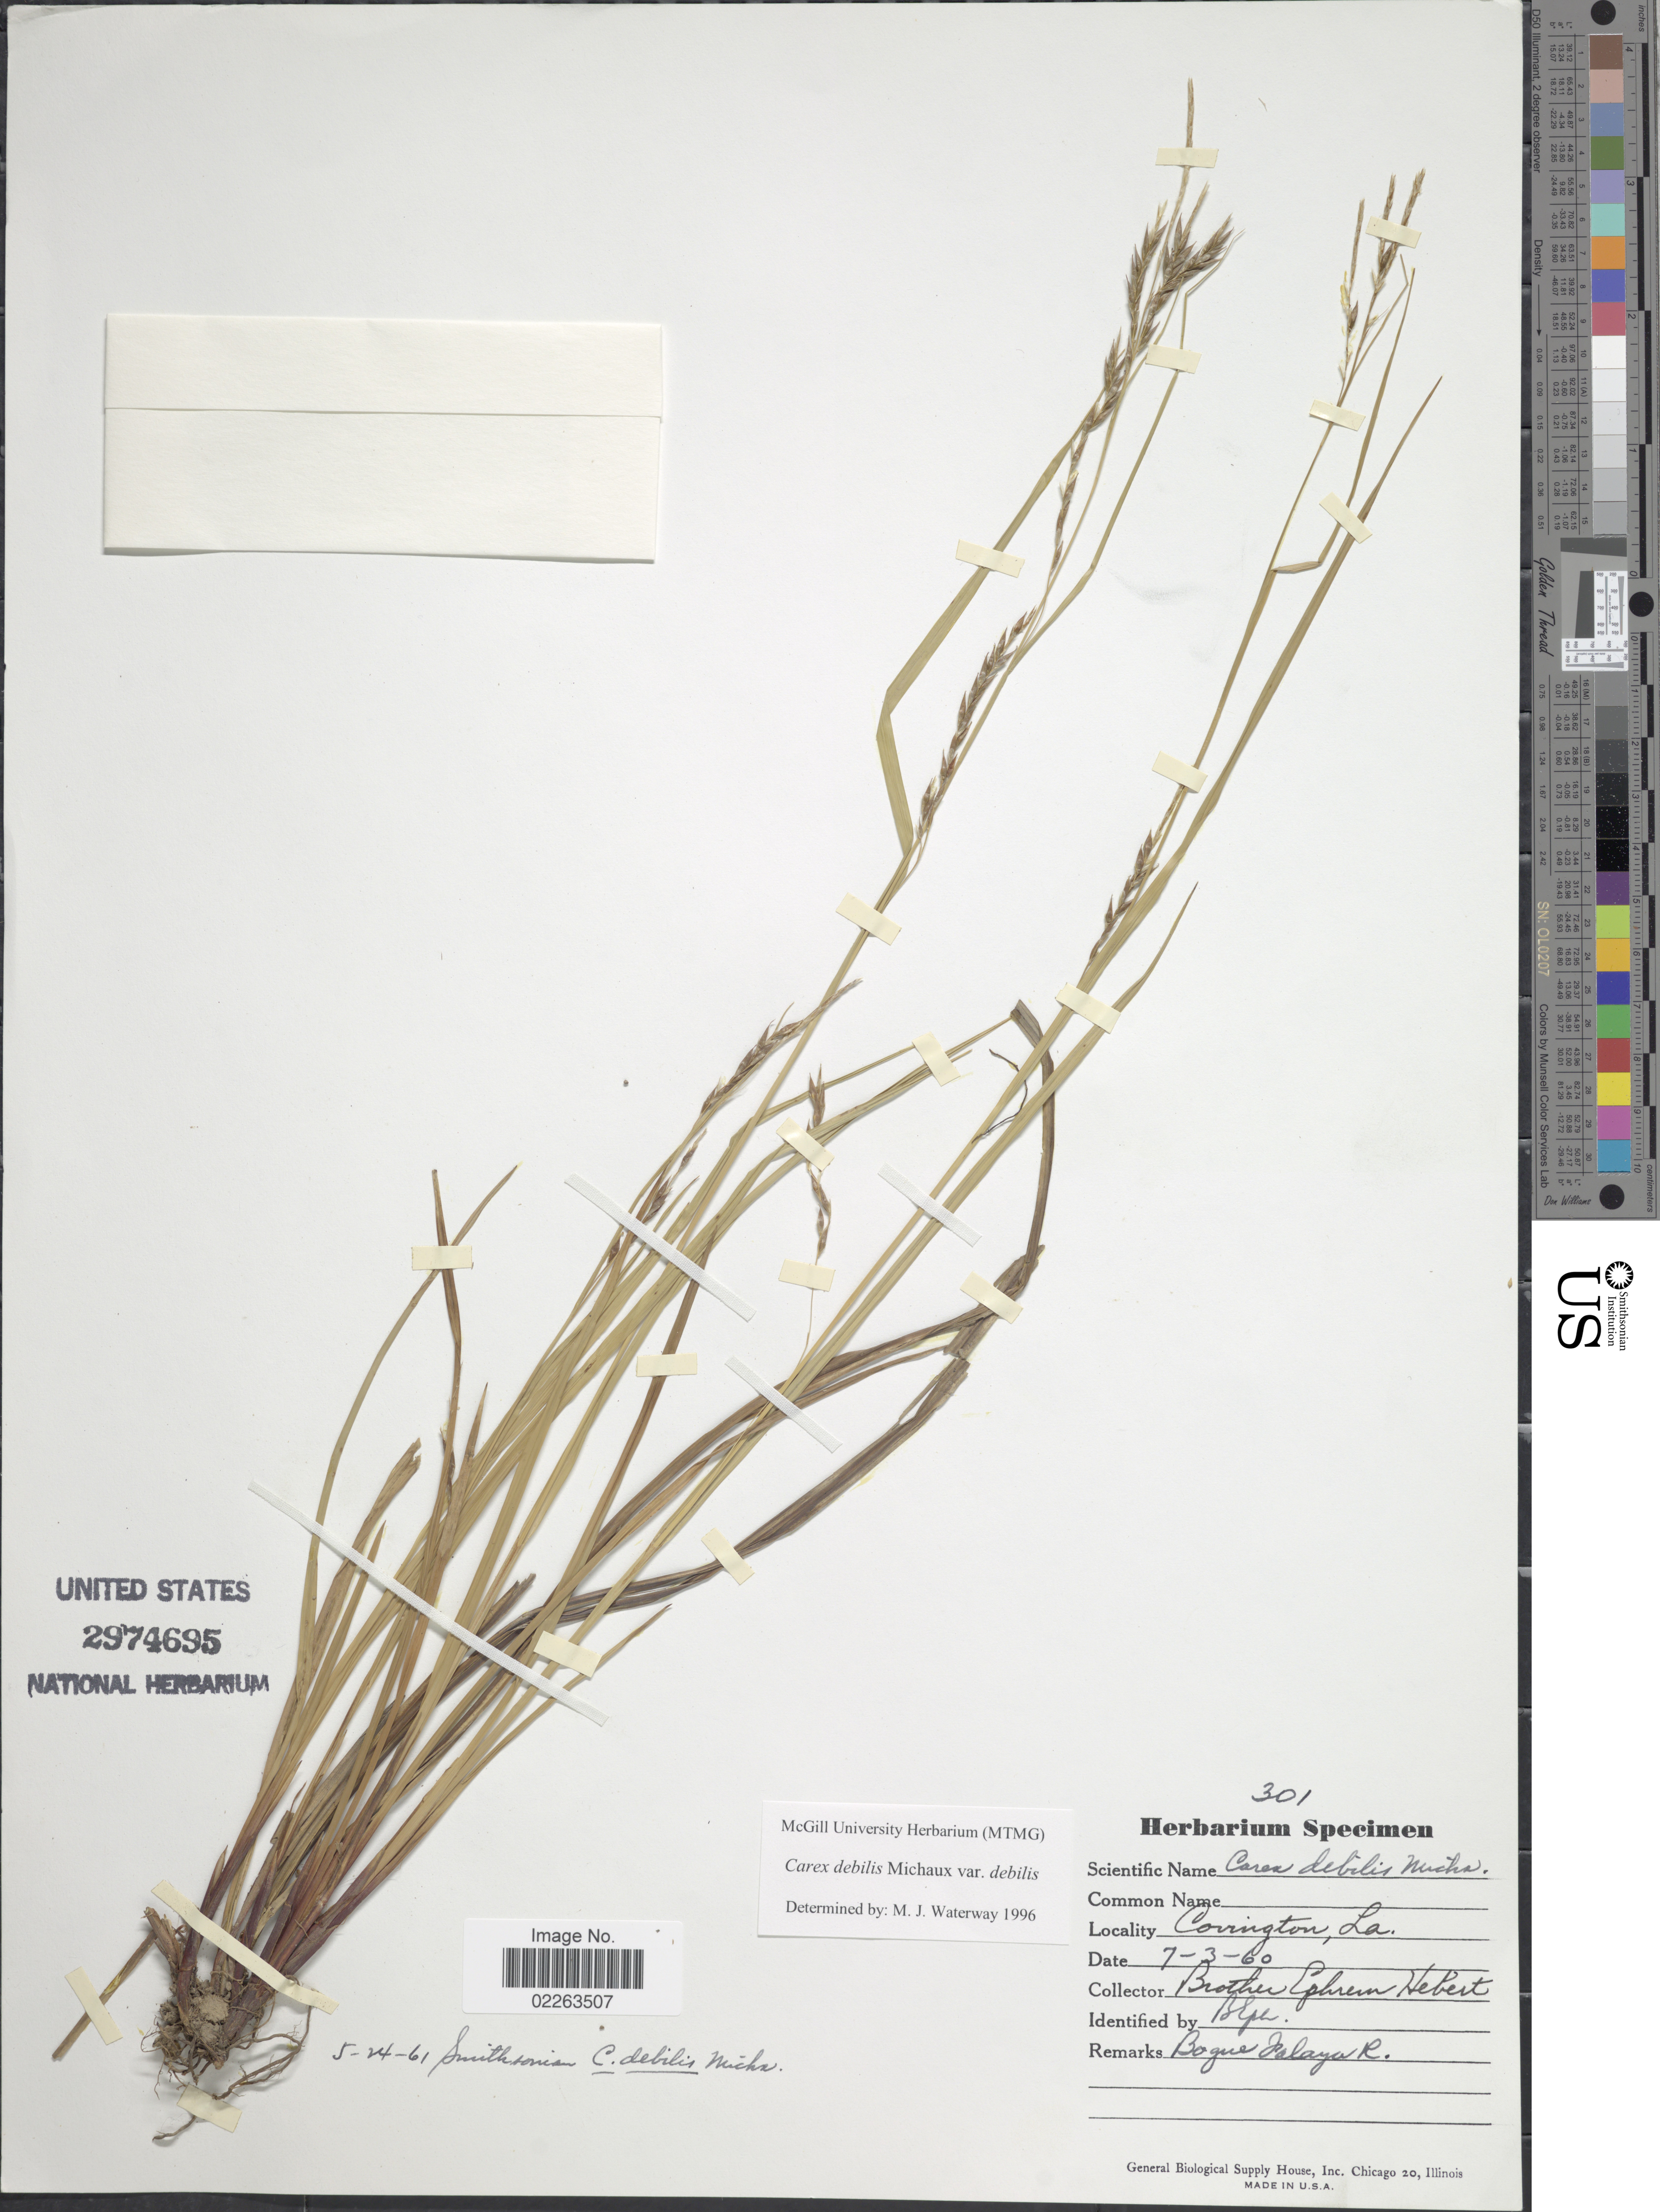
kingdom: Plantae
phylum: Tracheophyta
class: Liliopsida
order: Poales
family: Cyperaceae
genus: Carex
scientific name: Carex debilis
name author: Michx.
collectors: E. Hebert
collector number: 301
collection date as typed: Transcribed d/m/y: 3/7/60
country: United States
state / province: Louisiana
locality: Covington, La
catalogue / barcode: US 2974695